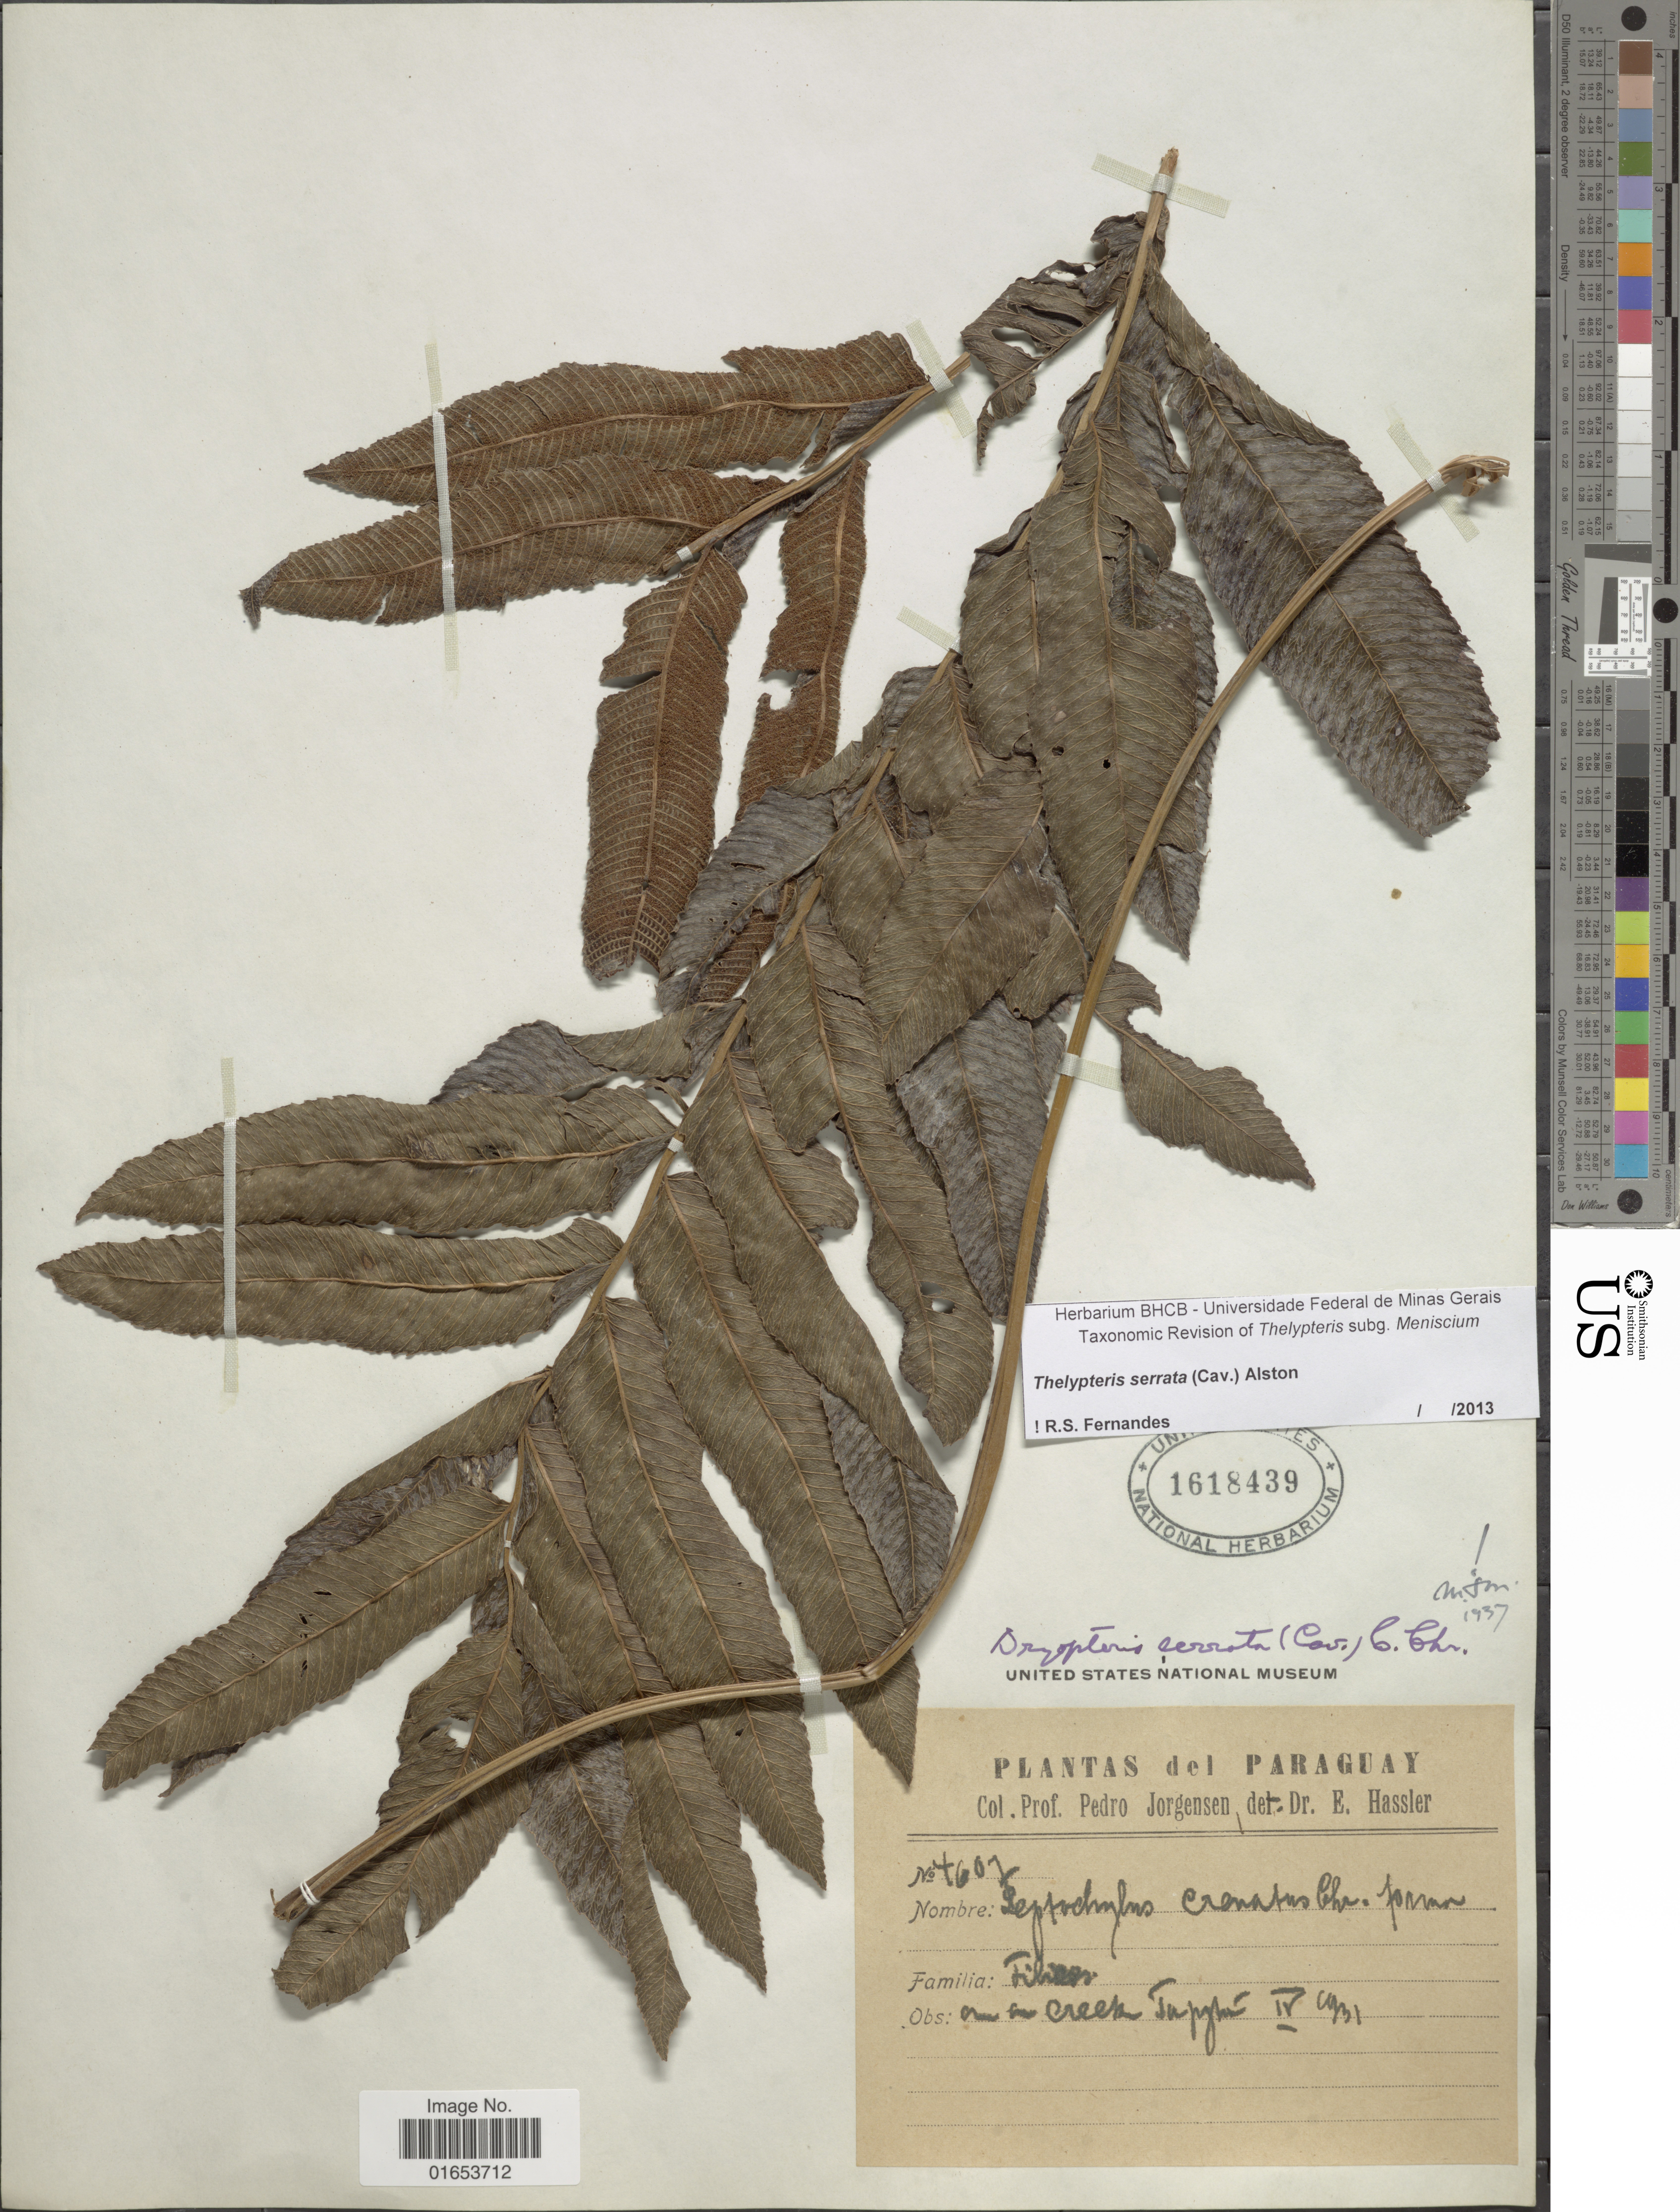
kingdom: Plantae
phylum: Tracheophyta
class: Polypodiopsida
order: Polypodiales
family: Thelypteridaceae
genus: Meniscium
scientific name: Meniscium serratum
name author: Cav.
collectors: P. Jörgensen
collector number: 4607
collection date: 1931-04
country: Paraguay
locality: Creek Tapytá.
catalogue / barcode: US 1618439